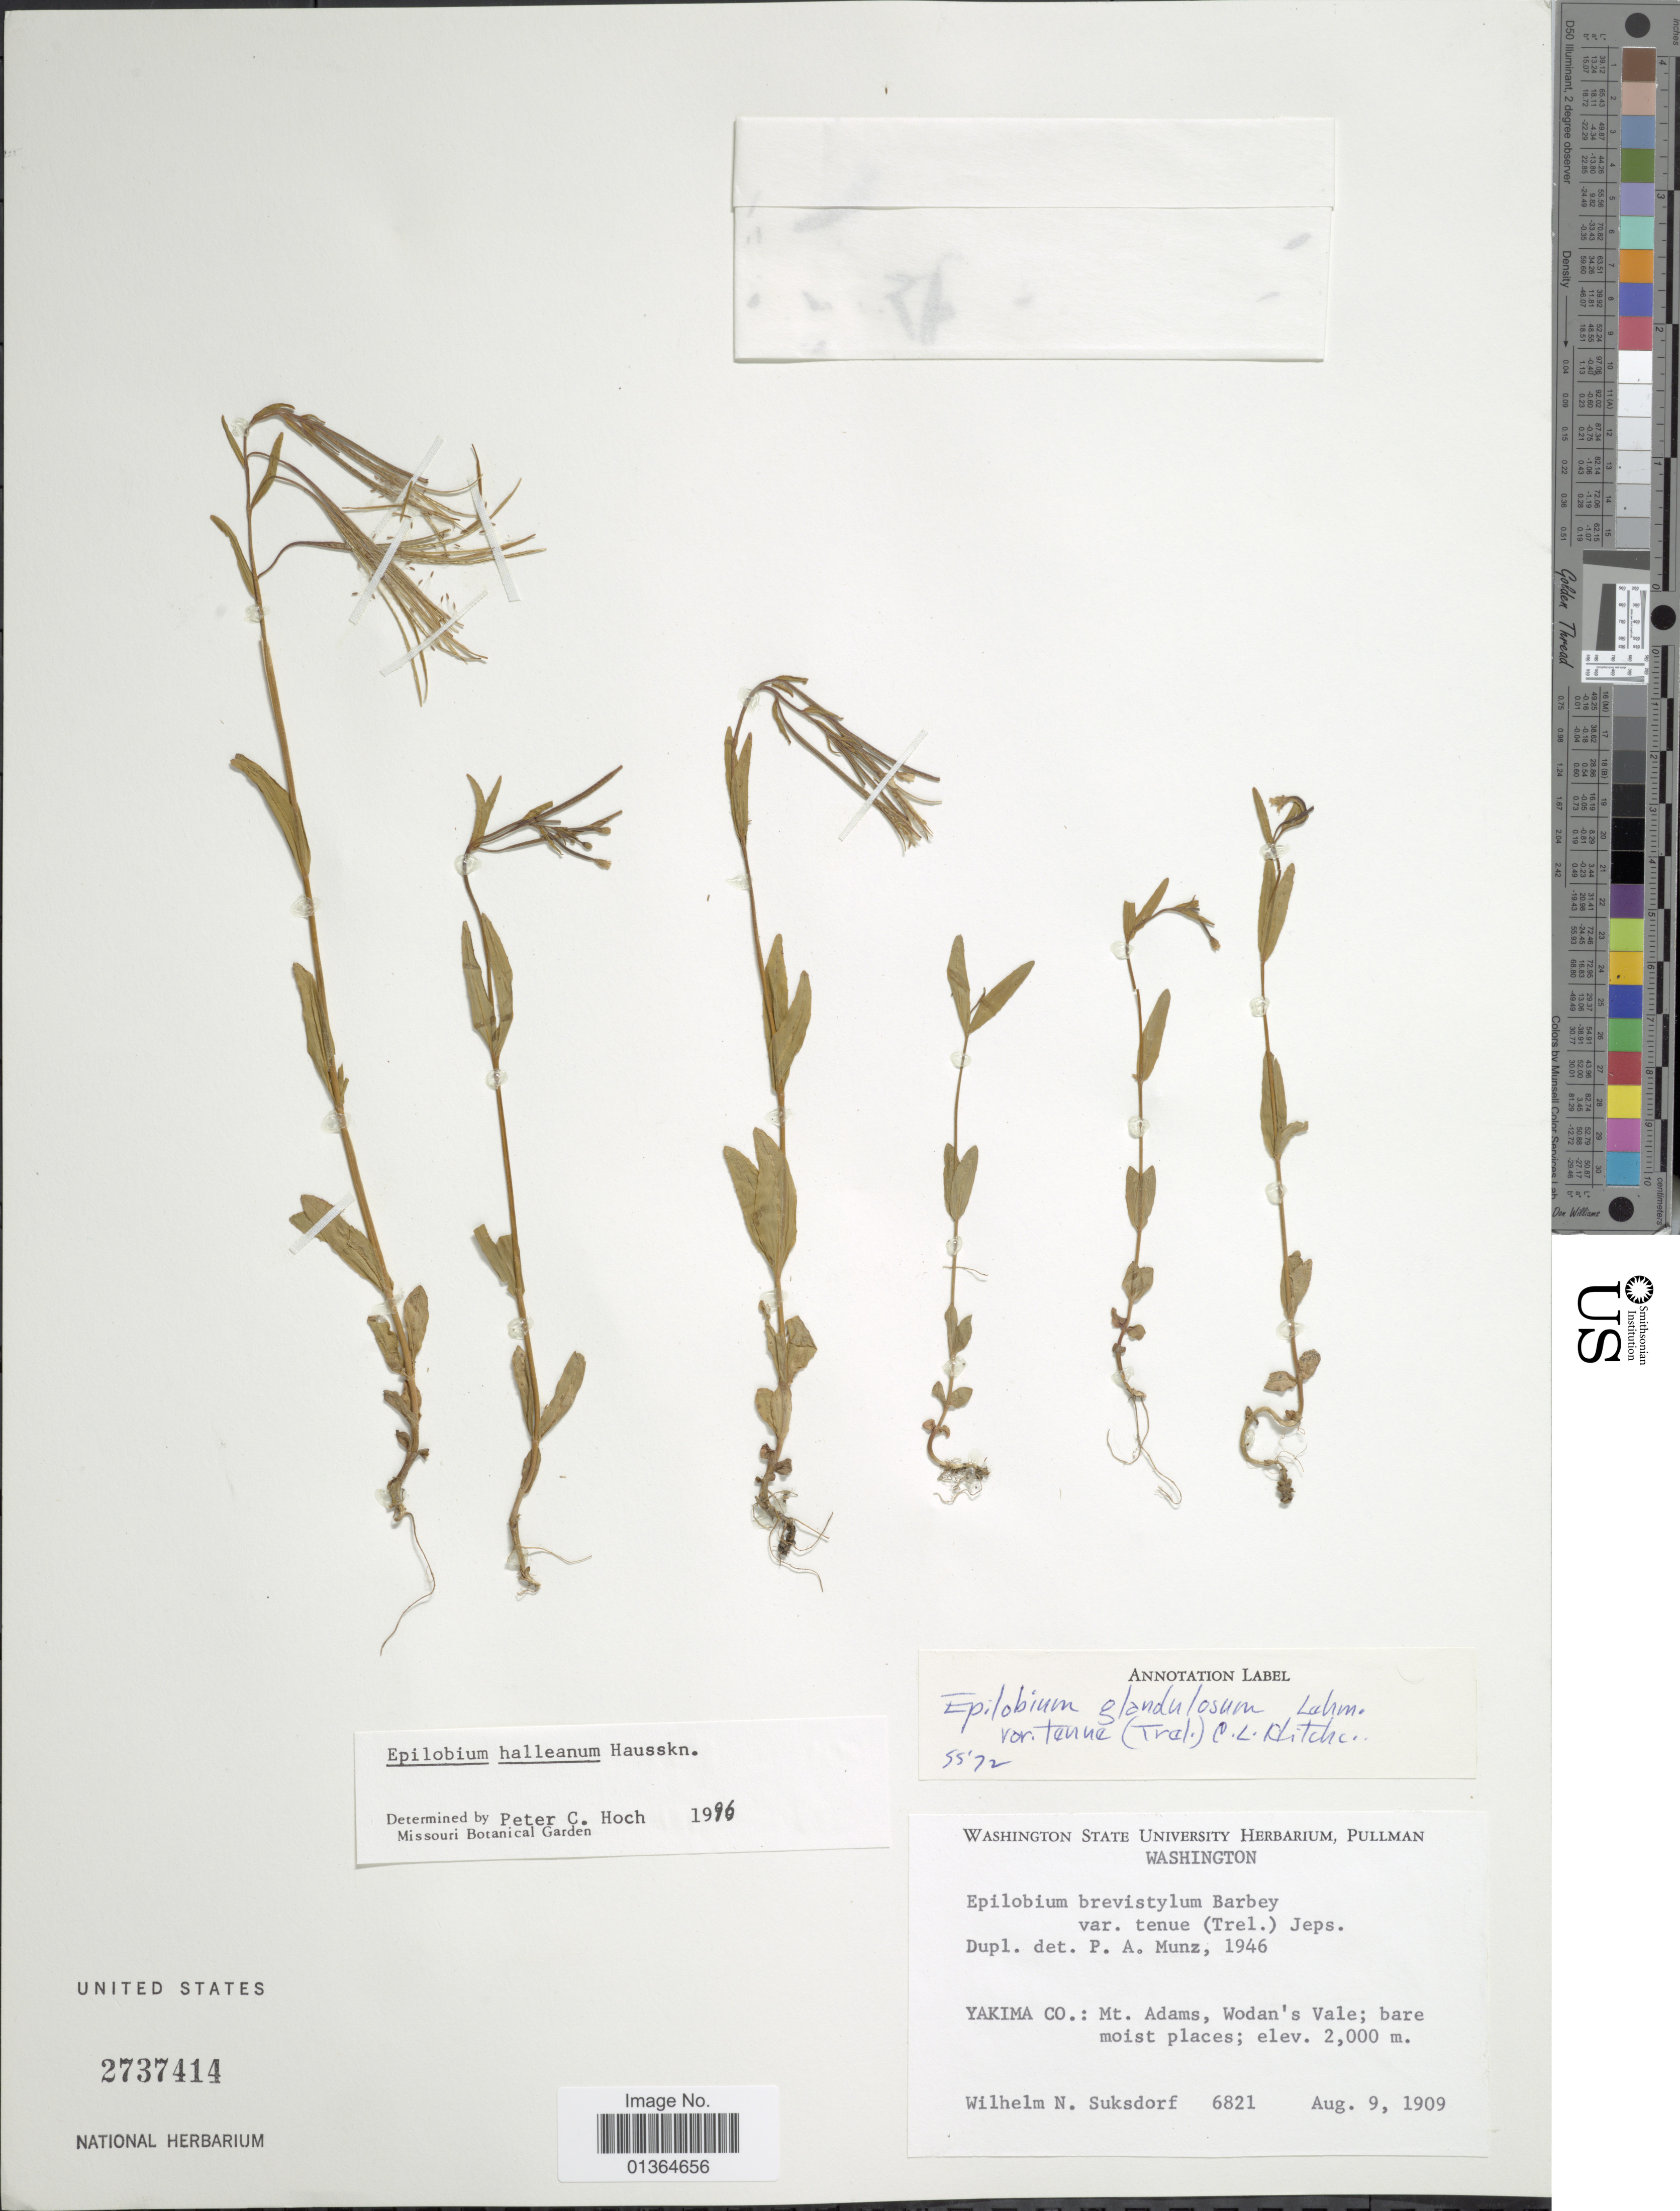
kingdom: Plantae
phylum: Tracheophyta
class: Magnoliopsida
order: Myrtales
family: Onagraceae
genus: Epilobium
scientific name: Epilobium hallianum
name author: Hausskn.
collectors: W. N. Suksdorf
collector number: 6821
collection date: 1909-08-09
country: United States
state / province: Washington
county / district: Yakima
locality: Yakima Co.: Mt. Adams, Wodan's Vale.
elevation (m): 2000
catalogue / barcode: US 2737414